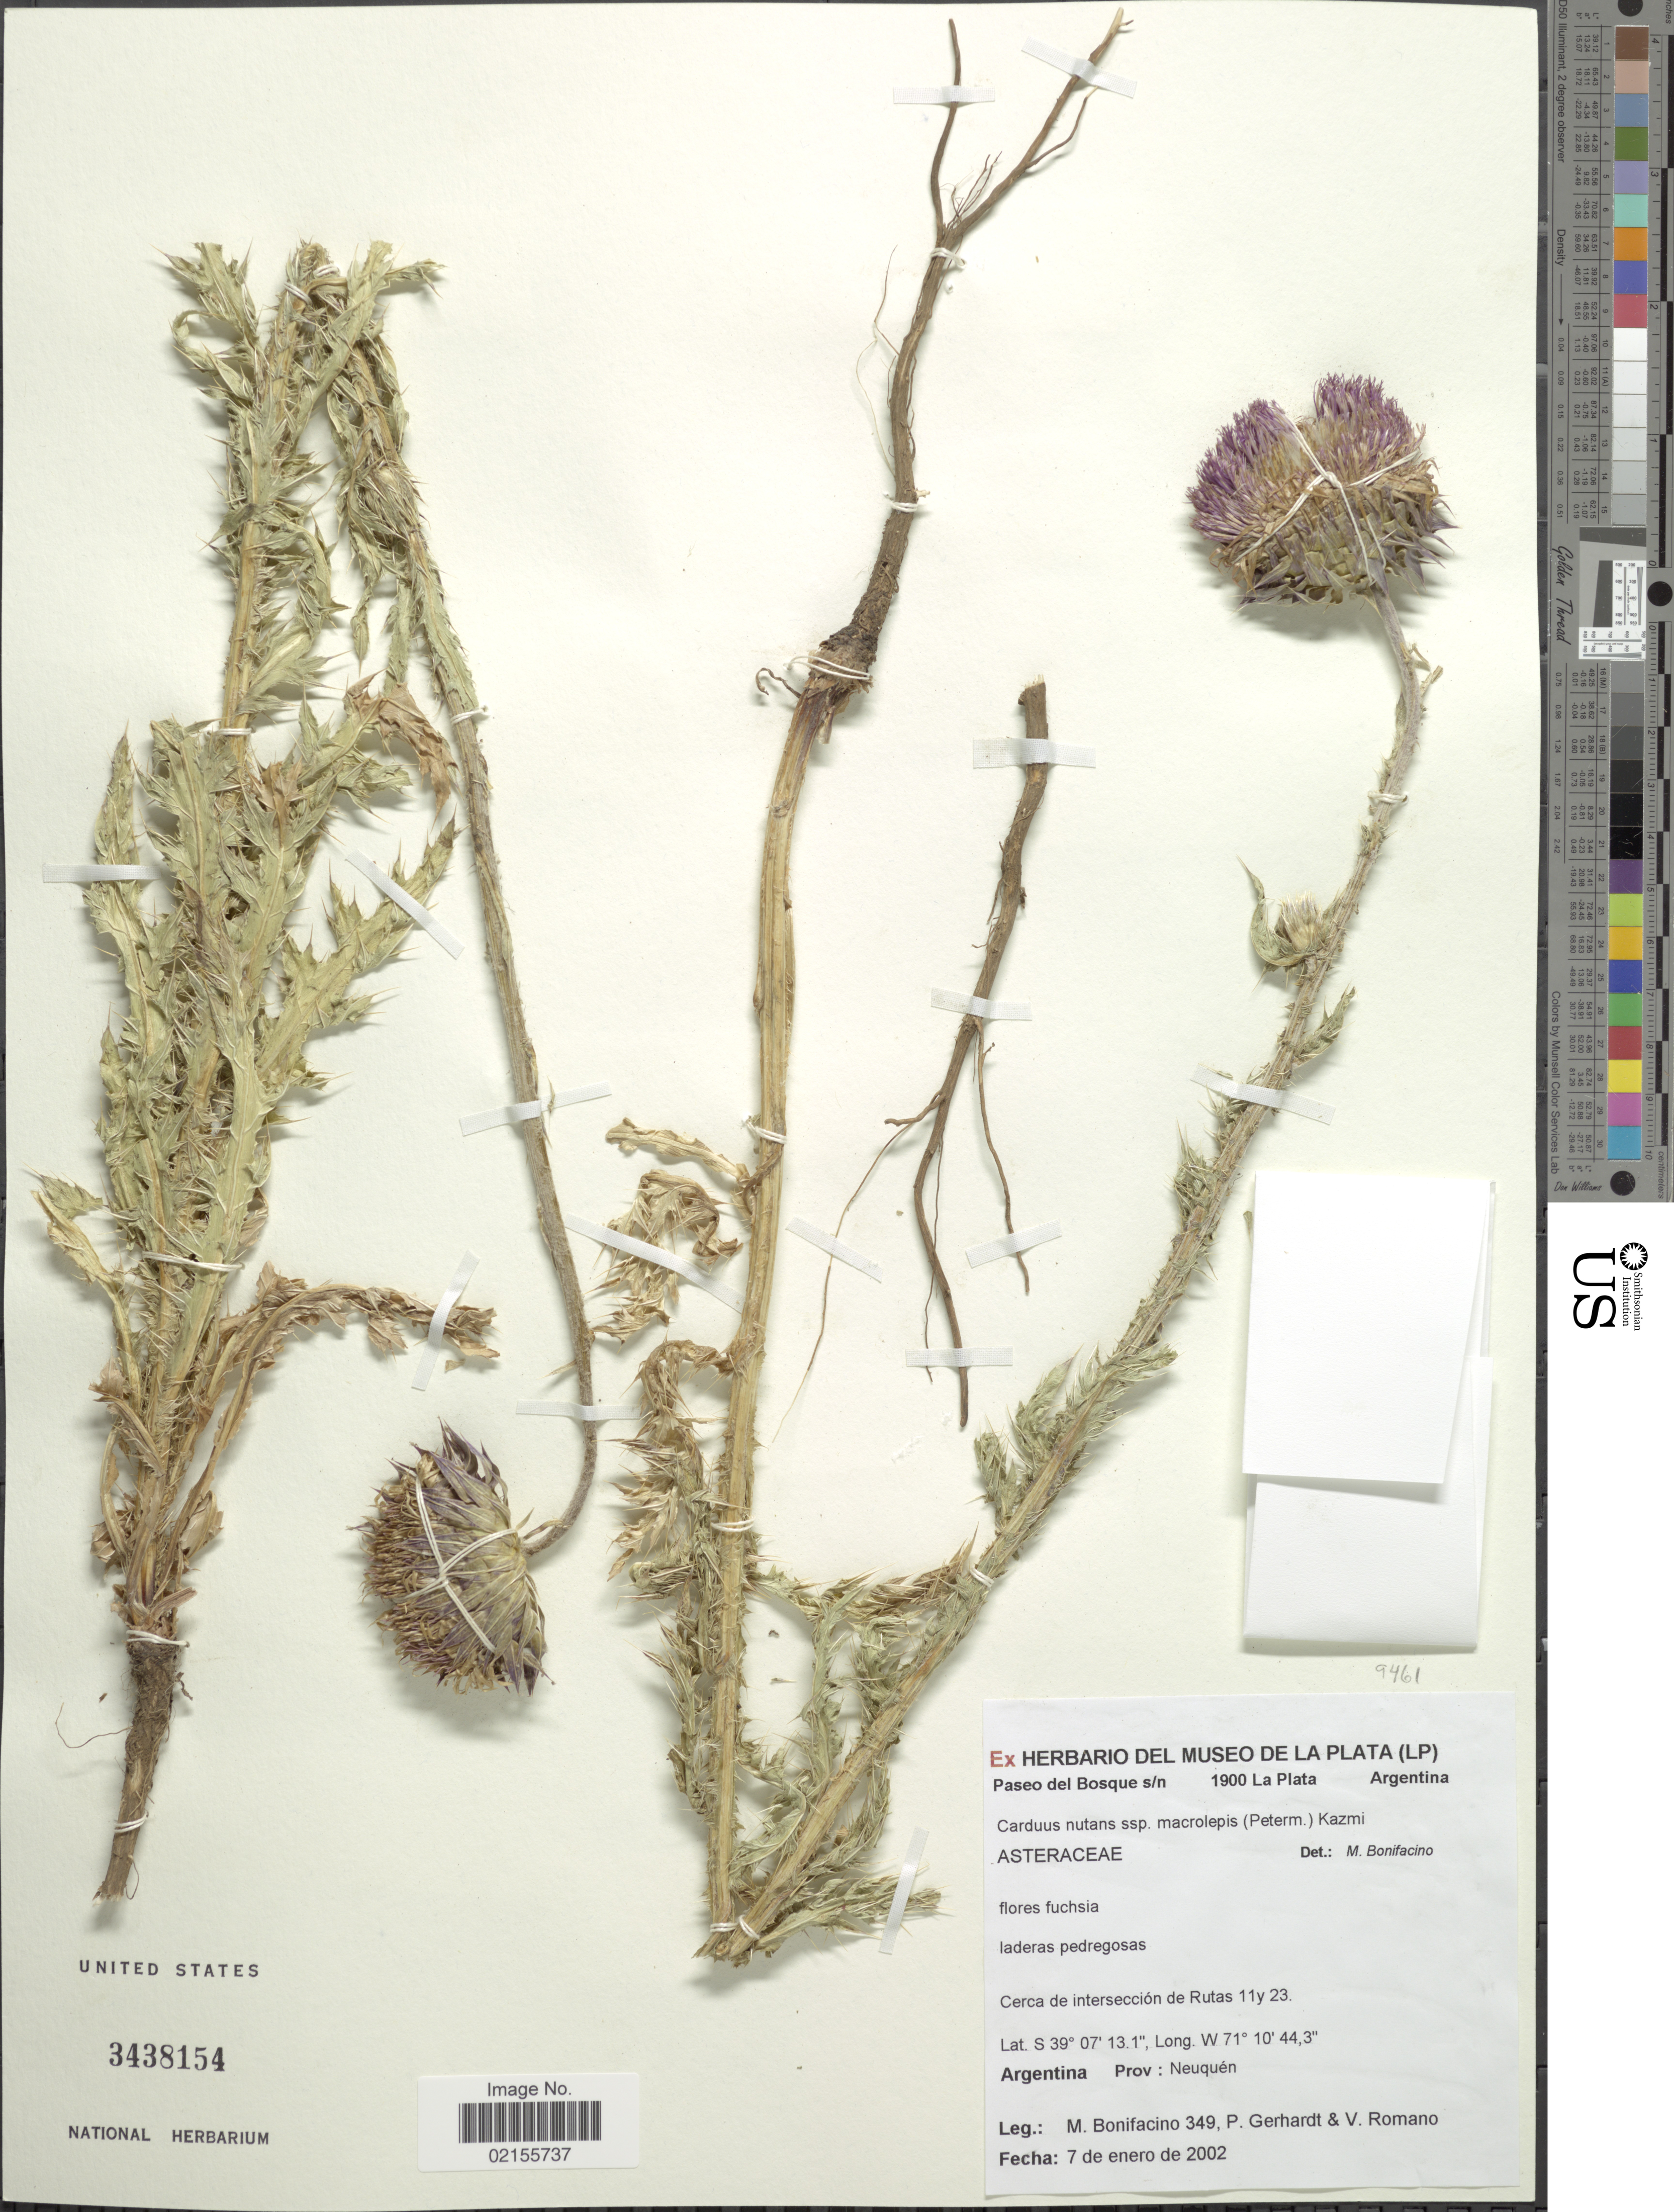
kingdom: Plantae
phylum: Tracheophyta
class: Magnoliopsida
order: Asterales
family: Asteraceae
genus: Carduus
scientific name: Carduus nutans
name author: L.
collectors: M. Bonifacino, P. Gerhardt & V. Romano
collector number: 0349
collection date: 2002-01-07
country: Argentina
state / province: Neuquen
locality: Paseo del Bosque, La Plata, Cerro de intersección de Rutas 11 y 23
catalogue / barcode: US 3438154